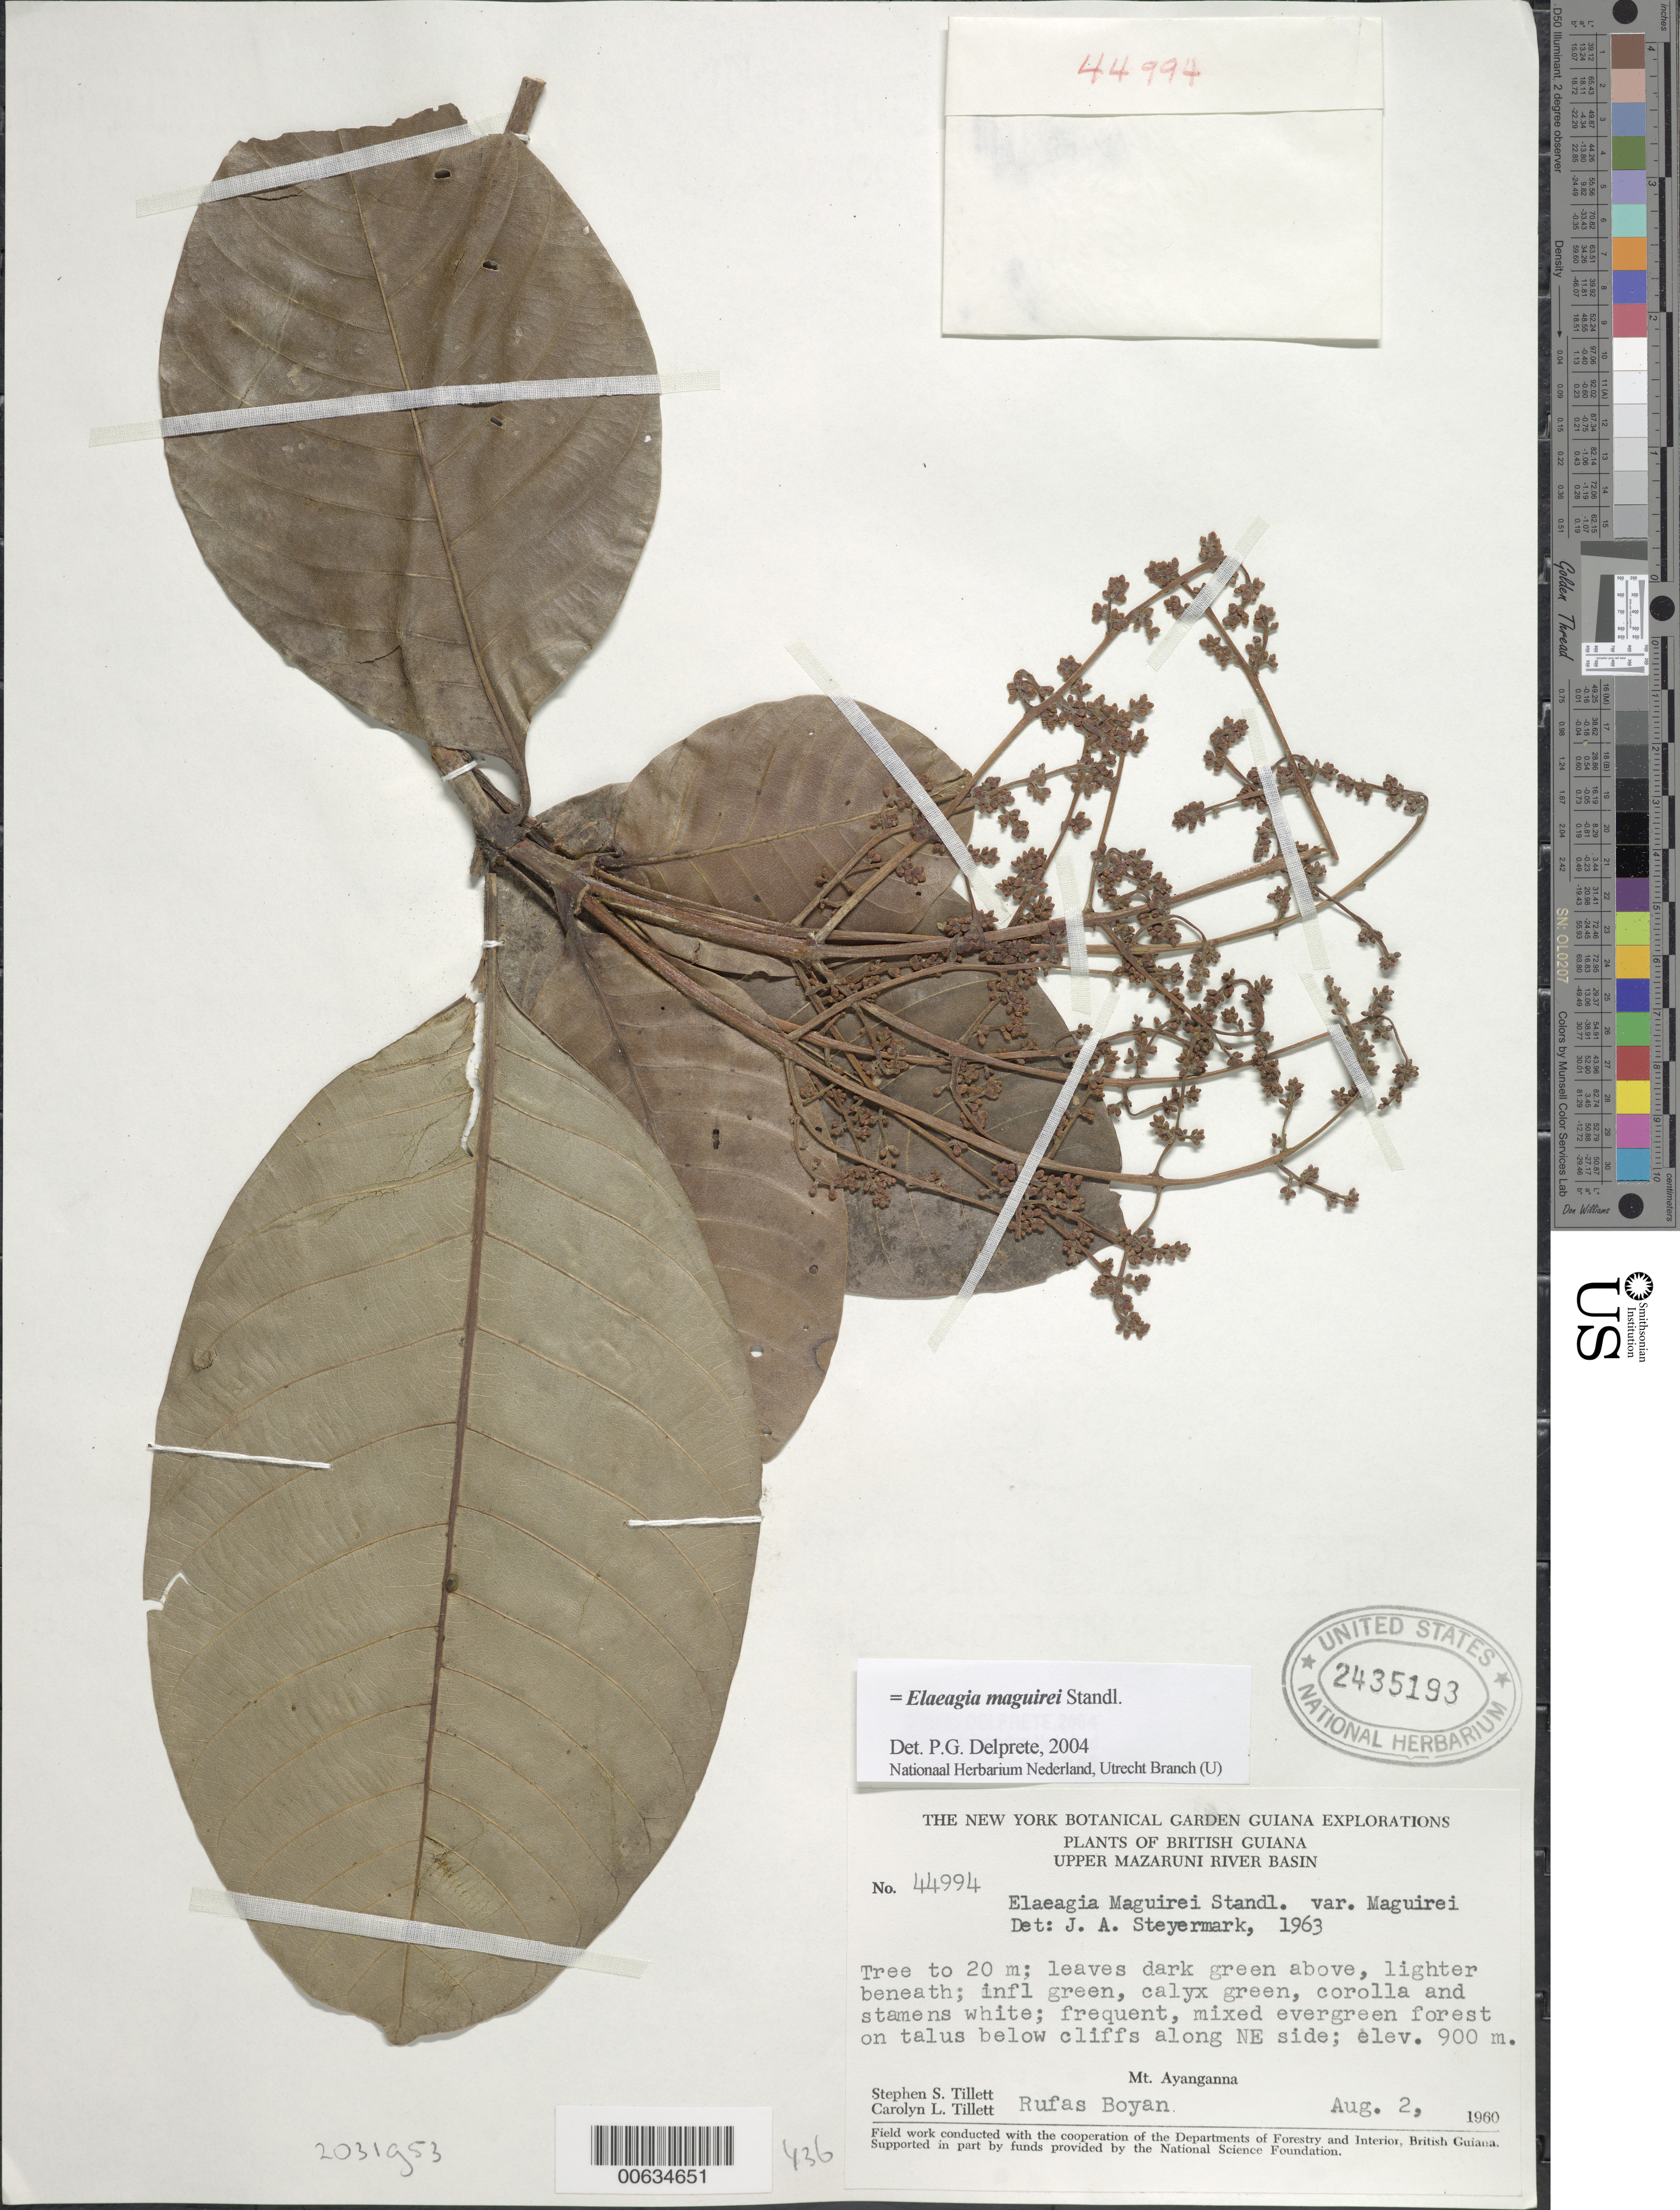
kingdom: Plantae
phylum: Tracheophyta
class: Magnoliopsida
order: Gentianales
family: Rubiaceae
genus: Elaeagia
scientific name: Elaeagia maguirei var. maguirei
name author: Standl.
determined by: Steyermark, Julian A., (VEN)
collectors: S. S. Tillett, C. L. Tillett & R. Boyan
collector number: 44994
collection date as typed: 2-Aug-60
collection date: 1960-08-02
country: Guyana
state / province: Cuyuni-Mazaruni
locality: Mt. Ayanganna, NE side of, Upper Mazaruni R Basin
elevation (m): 900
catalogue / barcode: US 2435193